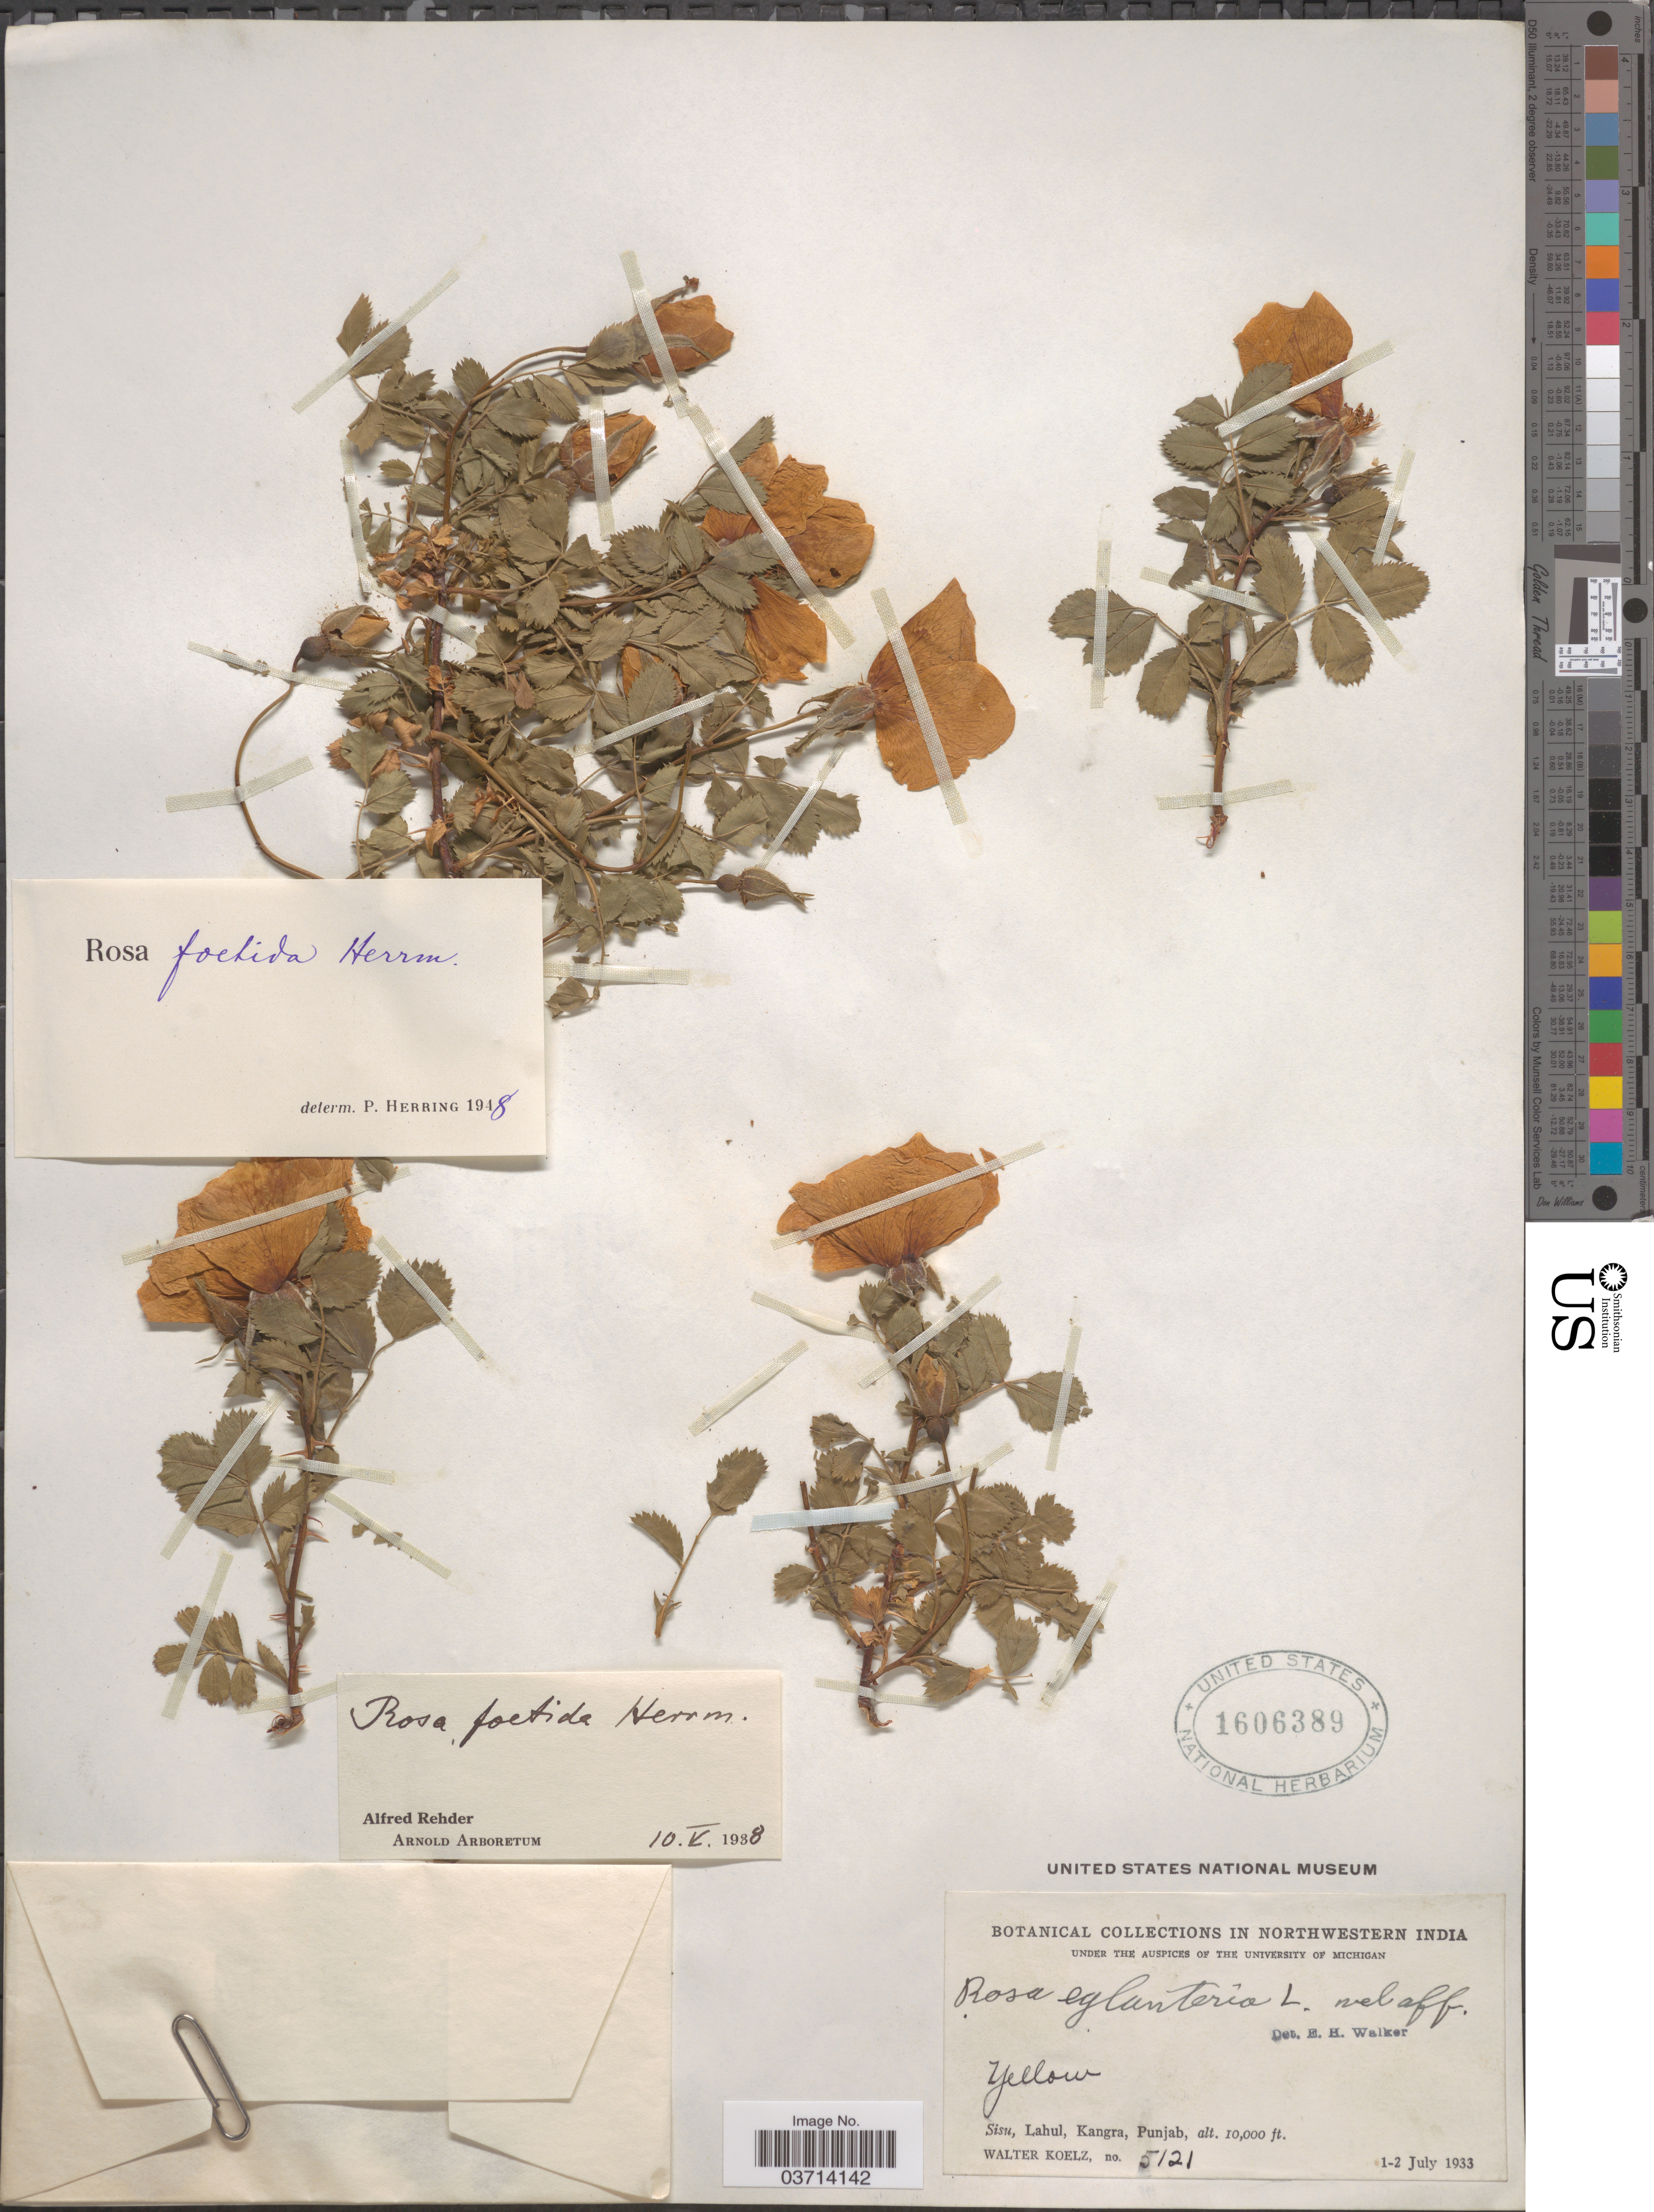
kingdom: Plantae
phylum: Tracheophyta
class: Magnoliopsida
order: Rosales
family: Rosaceae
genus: Rosa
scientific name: Rosa foetida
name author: Herrm.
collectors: W. N. Koelz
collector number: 5121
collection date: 1933-07-01/1933-07-02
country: India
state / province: Punjab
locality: Northwestern India. Sisu, Lahul, Kangra.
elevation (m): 3048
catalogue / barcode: US 1606389